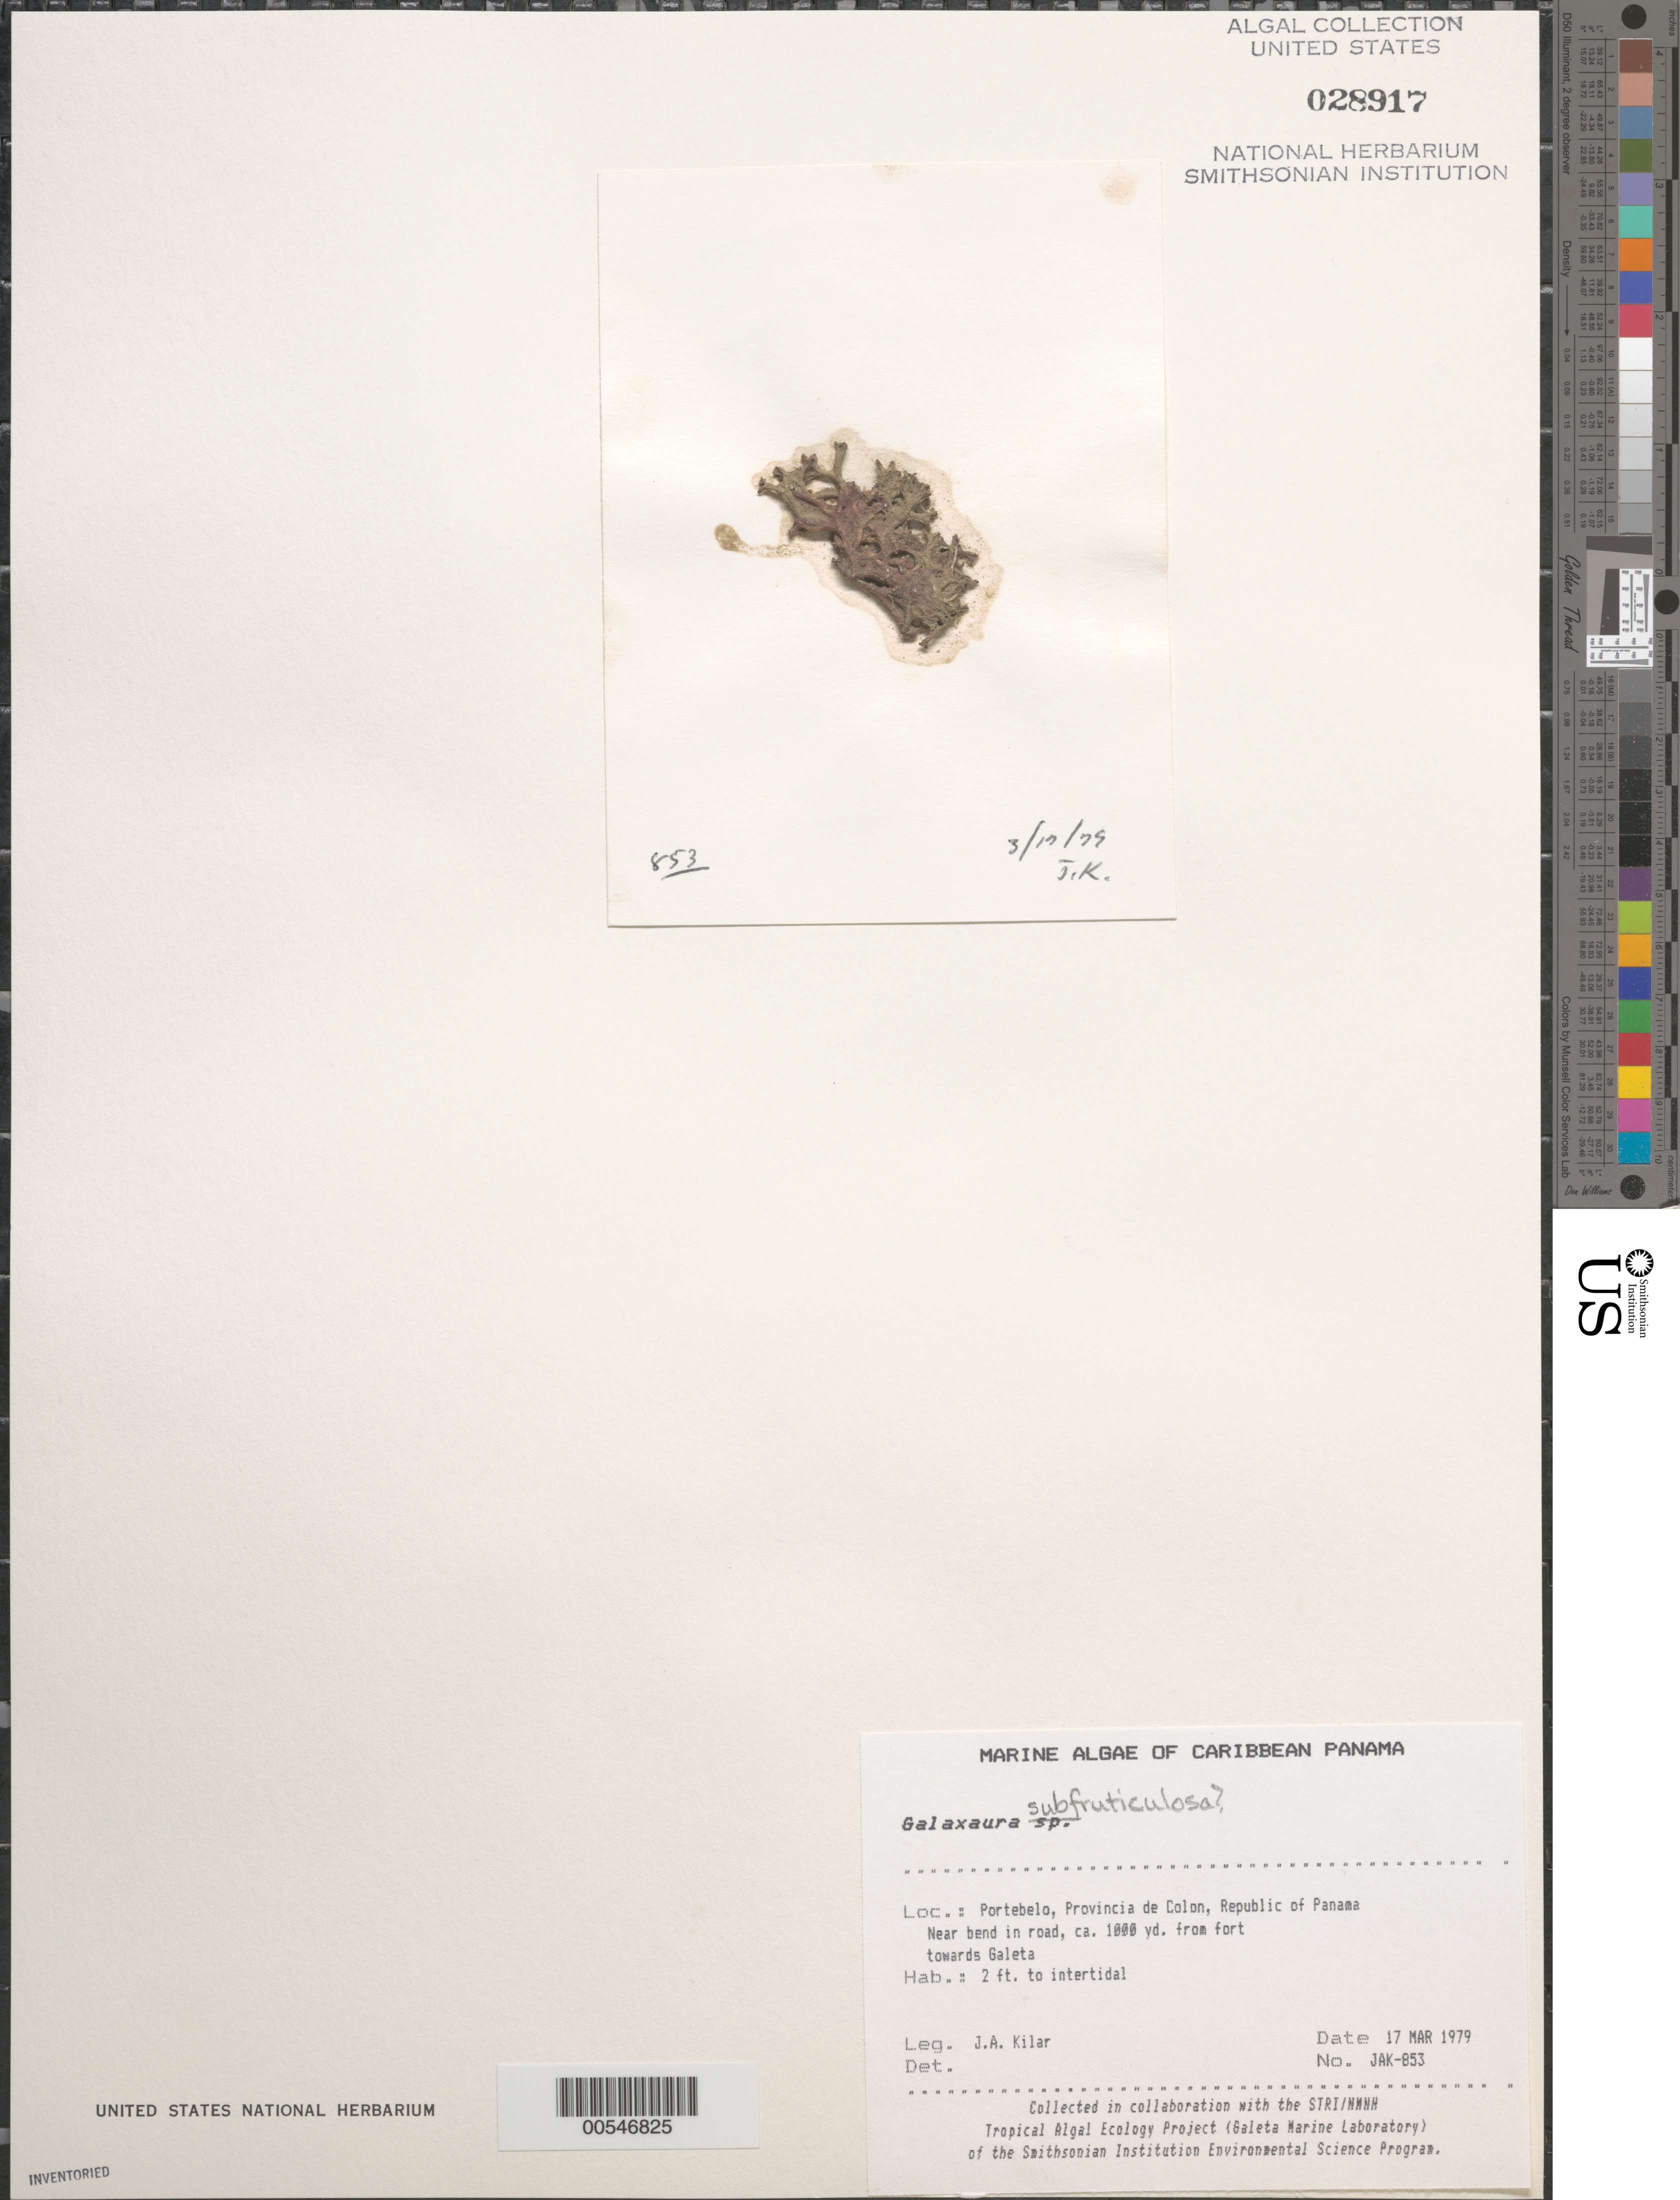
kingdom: Plantae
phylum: Rhodophyta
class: Florideophyceae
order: Nemaliales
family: Galaxauraceae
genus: Galaxaura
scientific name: Galaxaura rugosa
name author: (Ellis & Sol.) J.V.Lamouroux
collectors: J. A. Kilar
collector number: JAK-853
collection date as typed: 17 Mar 1979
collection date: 1979-03-17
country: Panama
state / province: Colón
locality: Portebelo, near the Fort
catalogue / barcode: US 28917